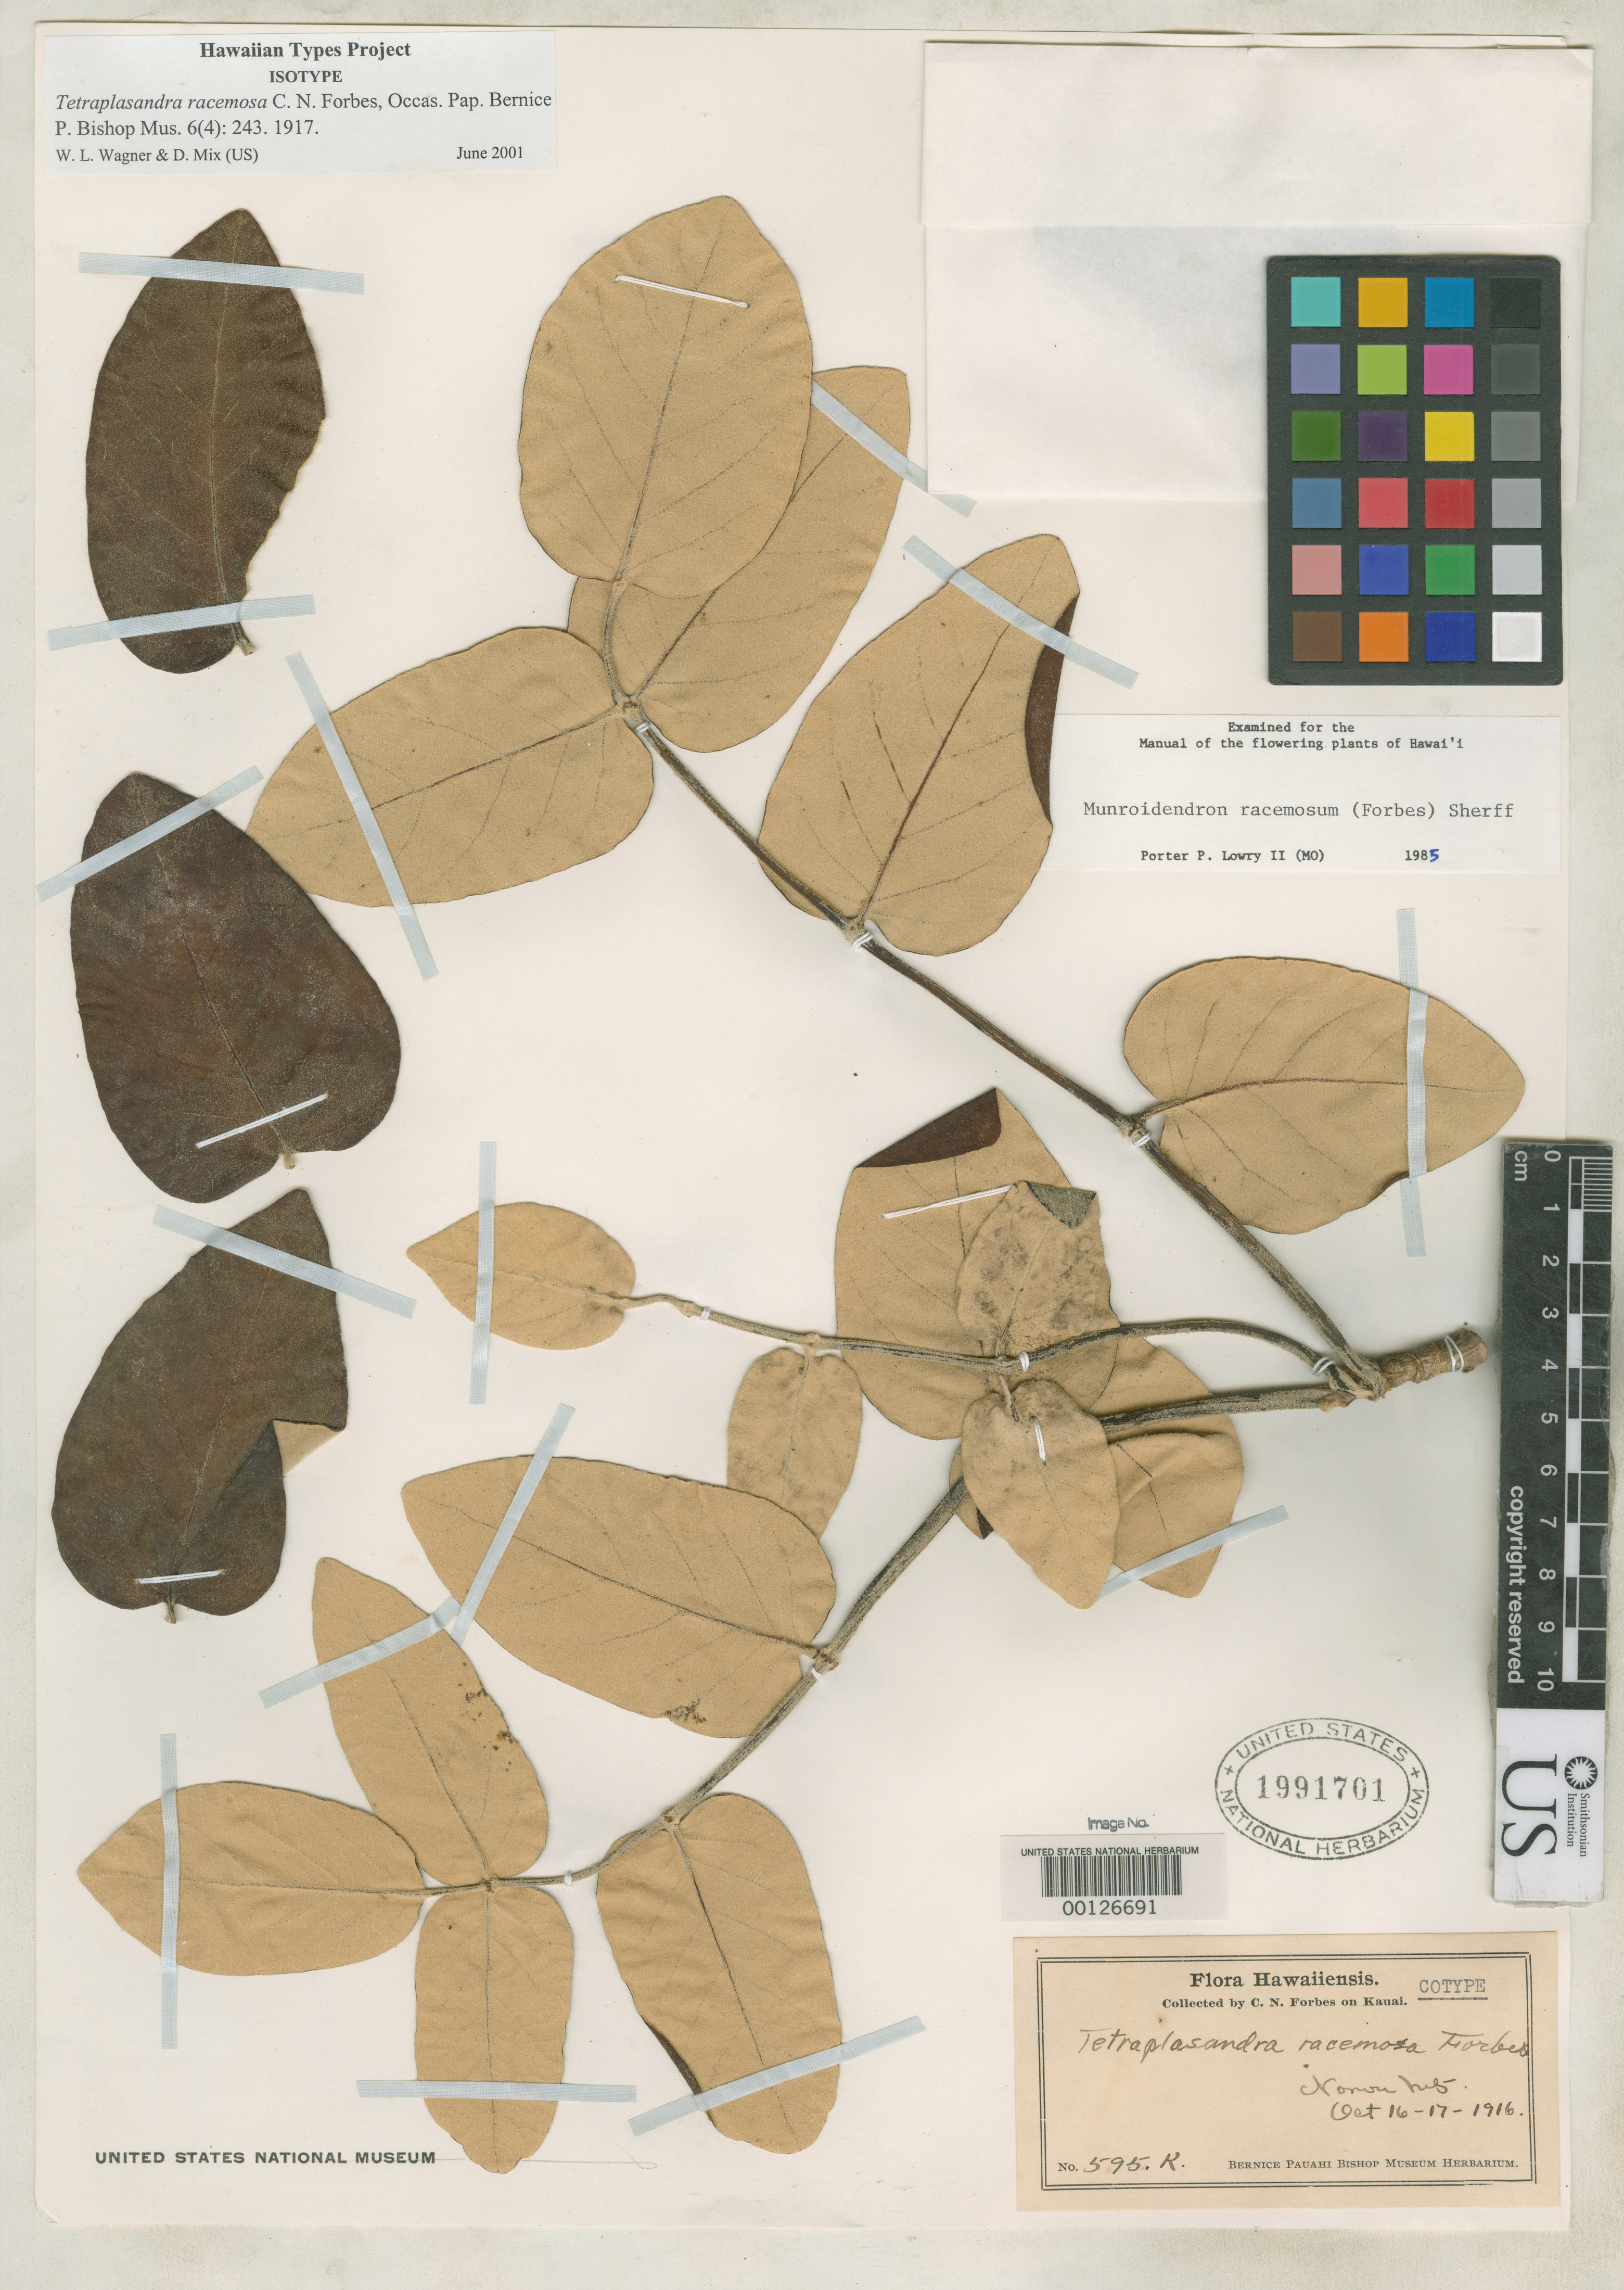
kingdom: Plantae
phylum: Tracheophyta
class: Magnoliopsida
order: Apiales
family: Araliaceae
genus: Tetraplasandra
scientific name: Tetraplasandra racemosa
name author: C.N. Forbes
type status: Isotype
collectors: C. N. Forbes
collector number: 595.K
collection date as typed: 16 Oct 1916 to 17 Oct 1916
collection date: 1916-10-16/1916-10-17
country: United States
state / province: Hawaii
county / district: Kauai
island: Kaua'i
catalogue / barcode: US 1991701